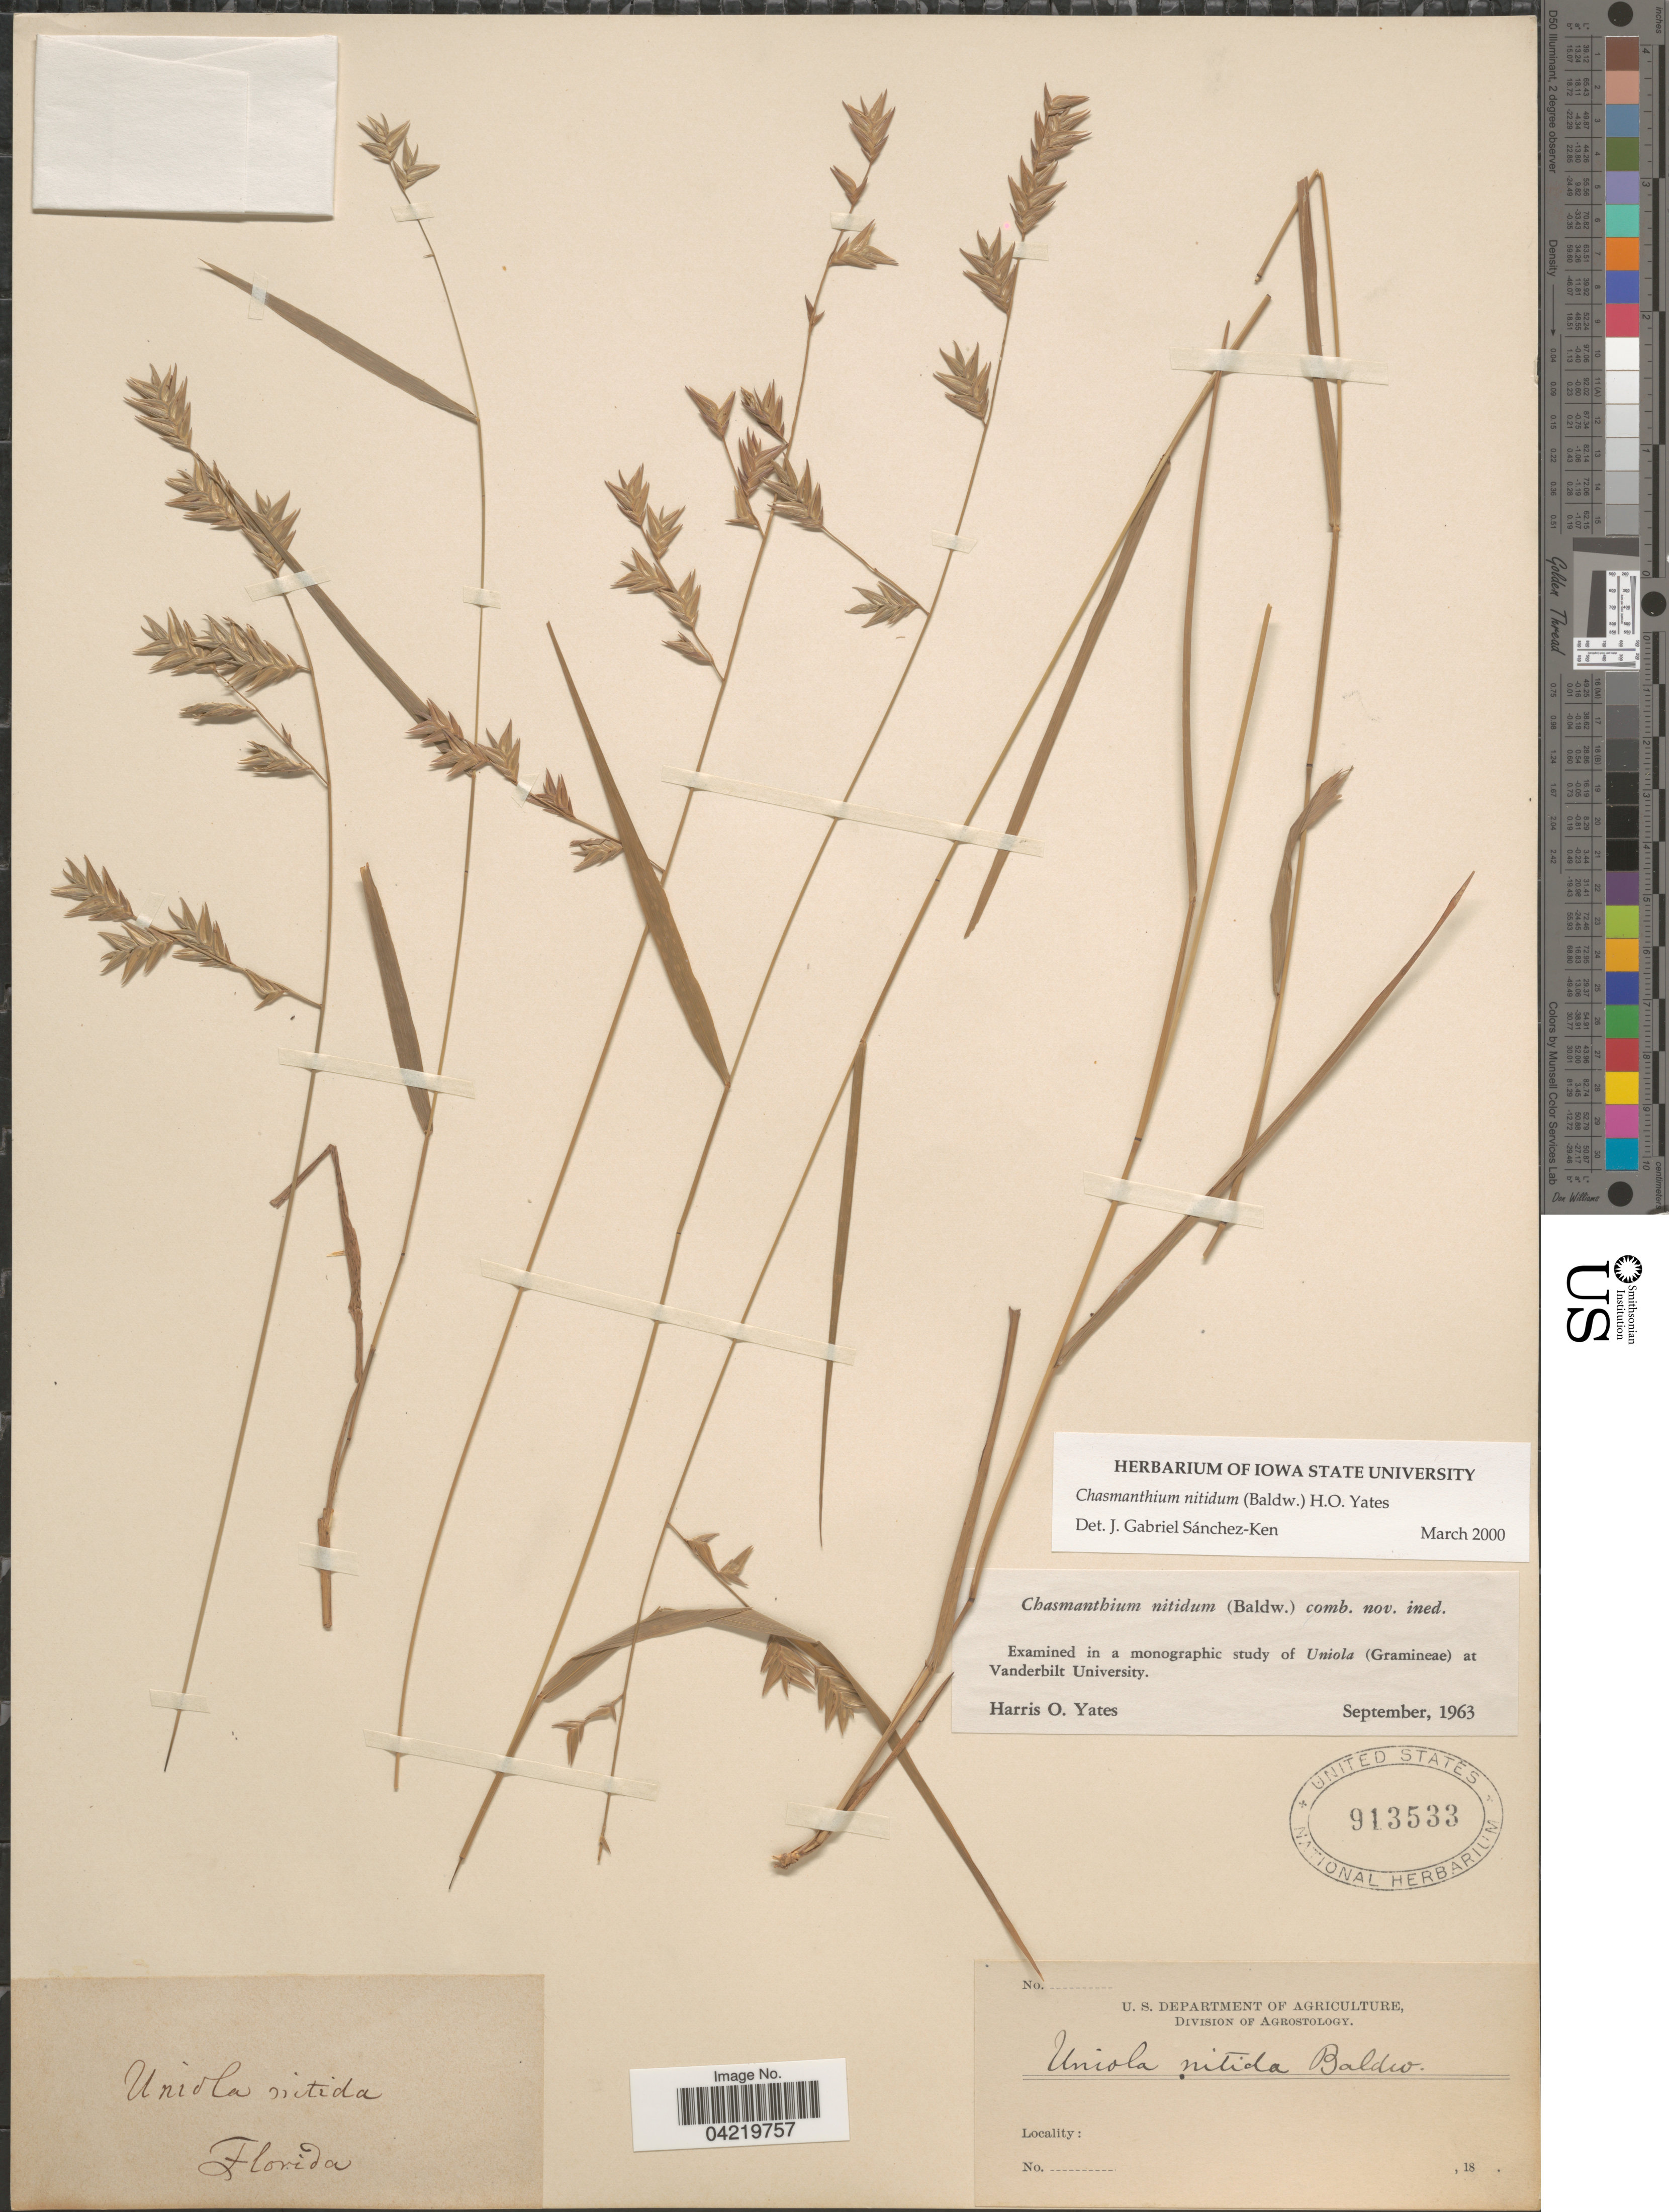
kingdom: Plantae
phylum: Tracheophyta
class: Liliopsida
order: Poales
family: Poaceae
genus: Chasmanthium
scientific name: Chasmanthium nitidum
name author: (Baldwin ex Elliott) H.O. Yates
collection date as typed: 18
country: United States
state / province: Florida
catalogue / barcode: US 913533